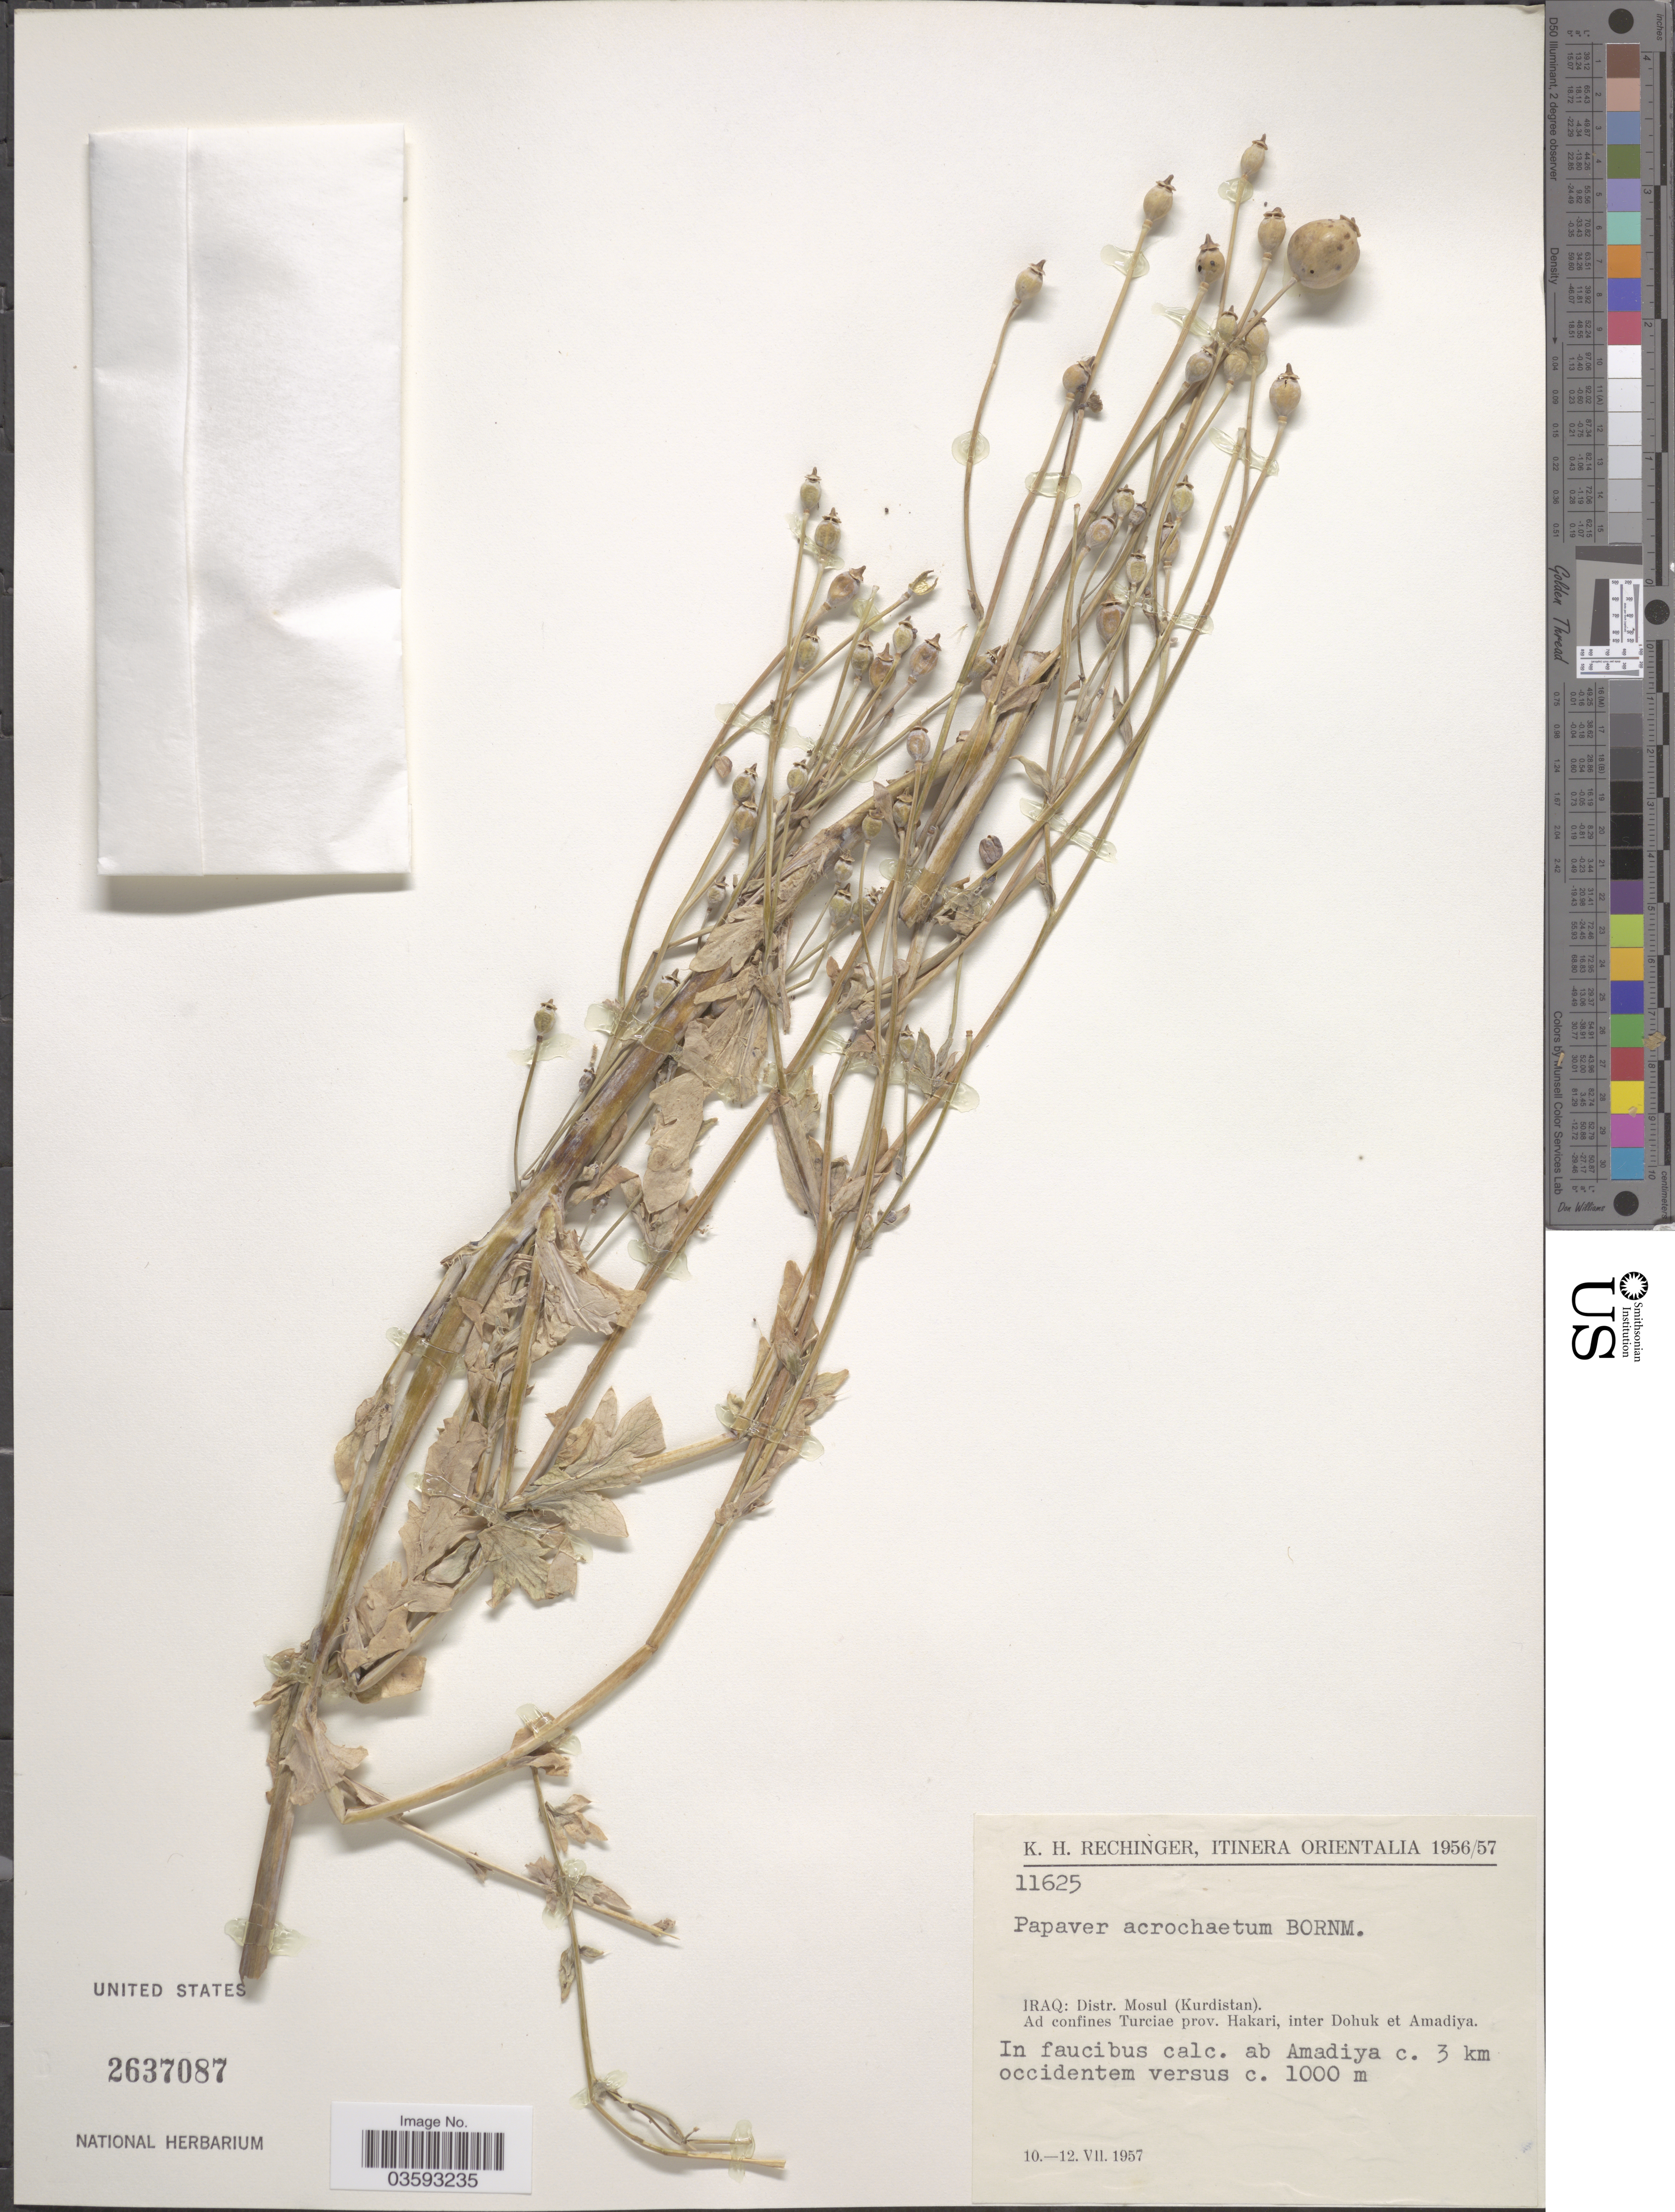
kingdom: Plantae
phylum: Tracheophyta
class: Magnoliopsida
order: Ranunculales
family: Papaveraceae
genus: Papaver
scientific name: Papaver acrochaetum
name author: Bornm.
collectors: K. H. Rechinger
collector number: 11625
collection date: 1957-07-10/1957-07-12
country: Iran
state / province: Kurdistan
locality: Itinera Orientalia. Distr. Mosul. Ad confines Turciae prov. Hakari, inter Dohuk et Amadiya. In faucibus calc. ab Amadiya c. 3 km occidentem versus.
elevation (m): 1000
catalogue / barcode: US 2637087